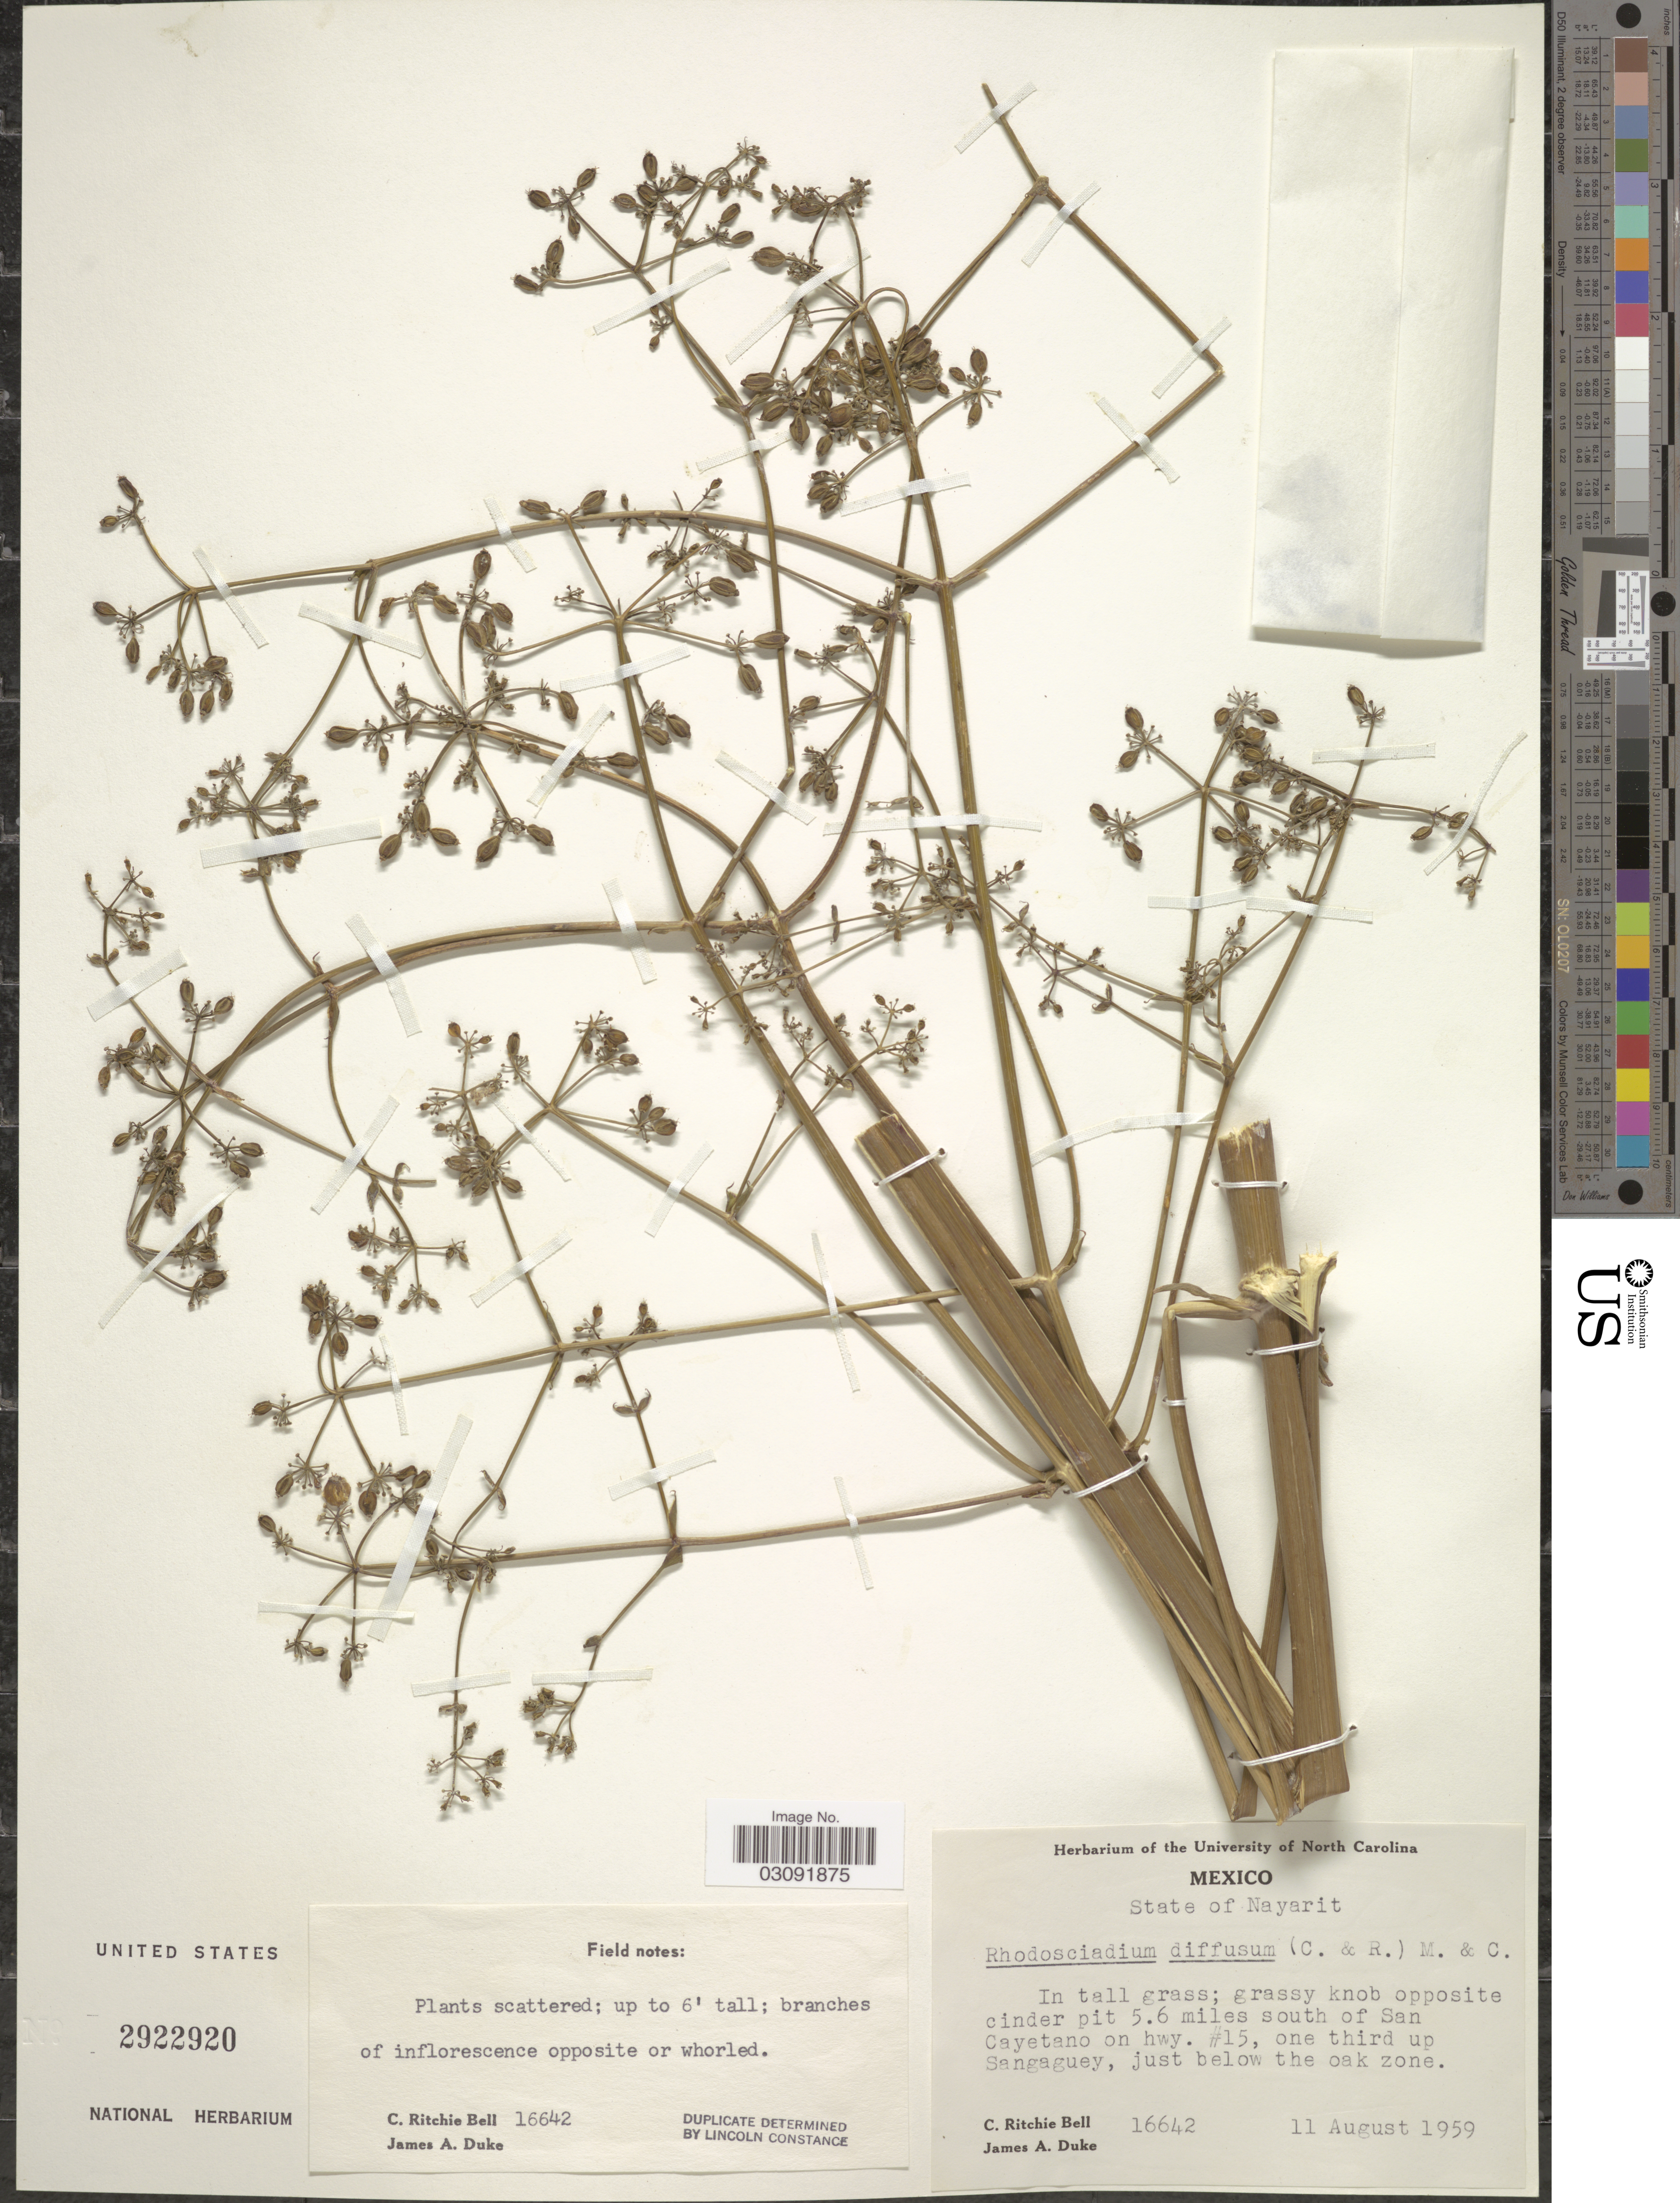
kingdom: Plantae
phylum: Tracheophyta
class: Magnoliopsida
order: Apiales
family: Apiaceae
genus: Prionosciadium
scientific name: Prionosciadium dissectum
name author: J.M. Coult. & Rose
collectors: C. R. Bell & J. A. Duke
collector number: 16642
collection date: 1959-08-11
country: Mexico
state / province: Nayarit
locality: Opposite cinder pit 5.6 miles south of San Cayetano on hwy. #15, one third up Sangaguey, just below the oak zone.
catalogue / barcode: US 2922920